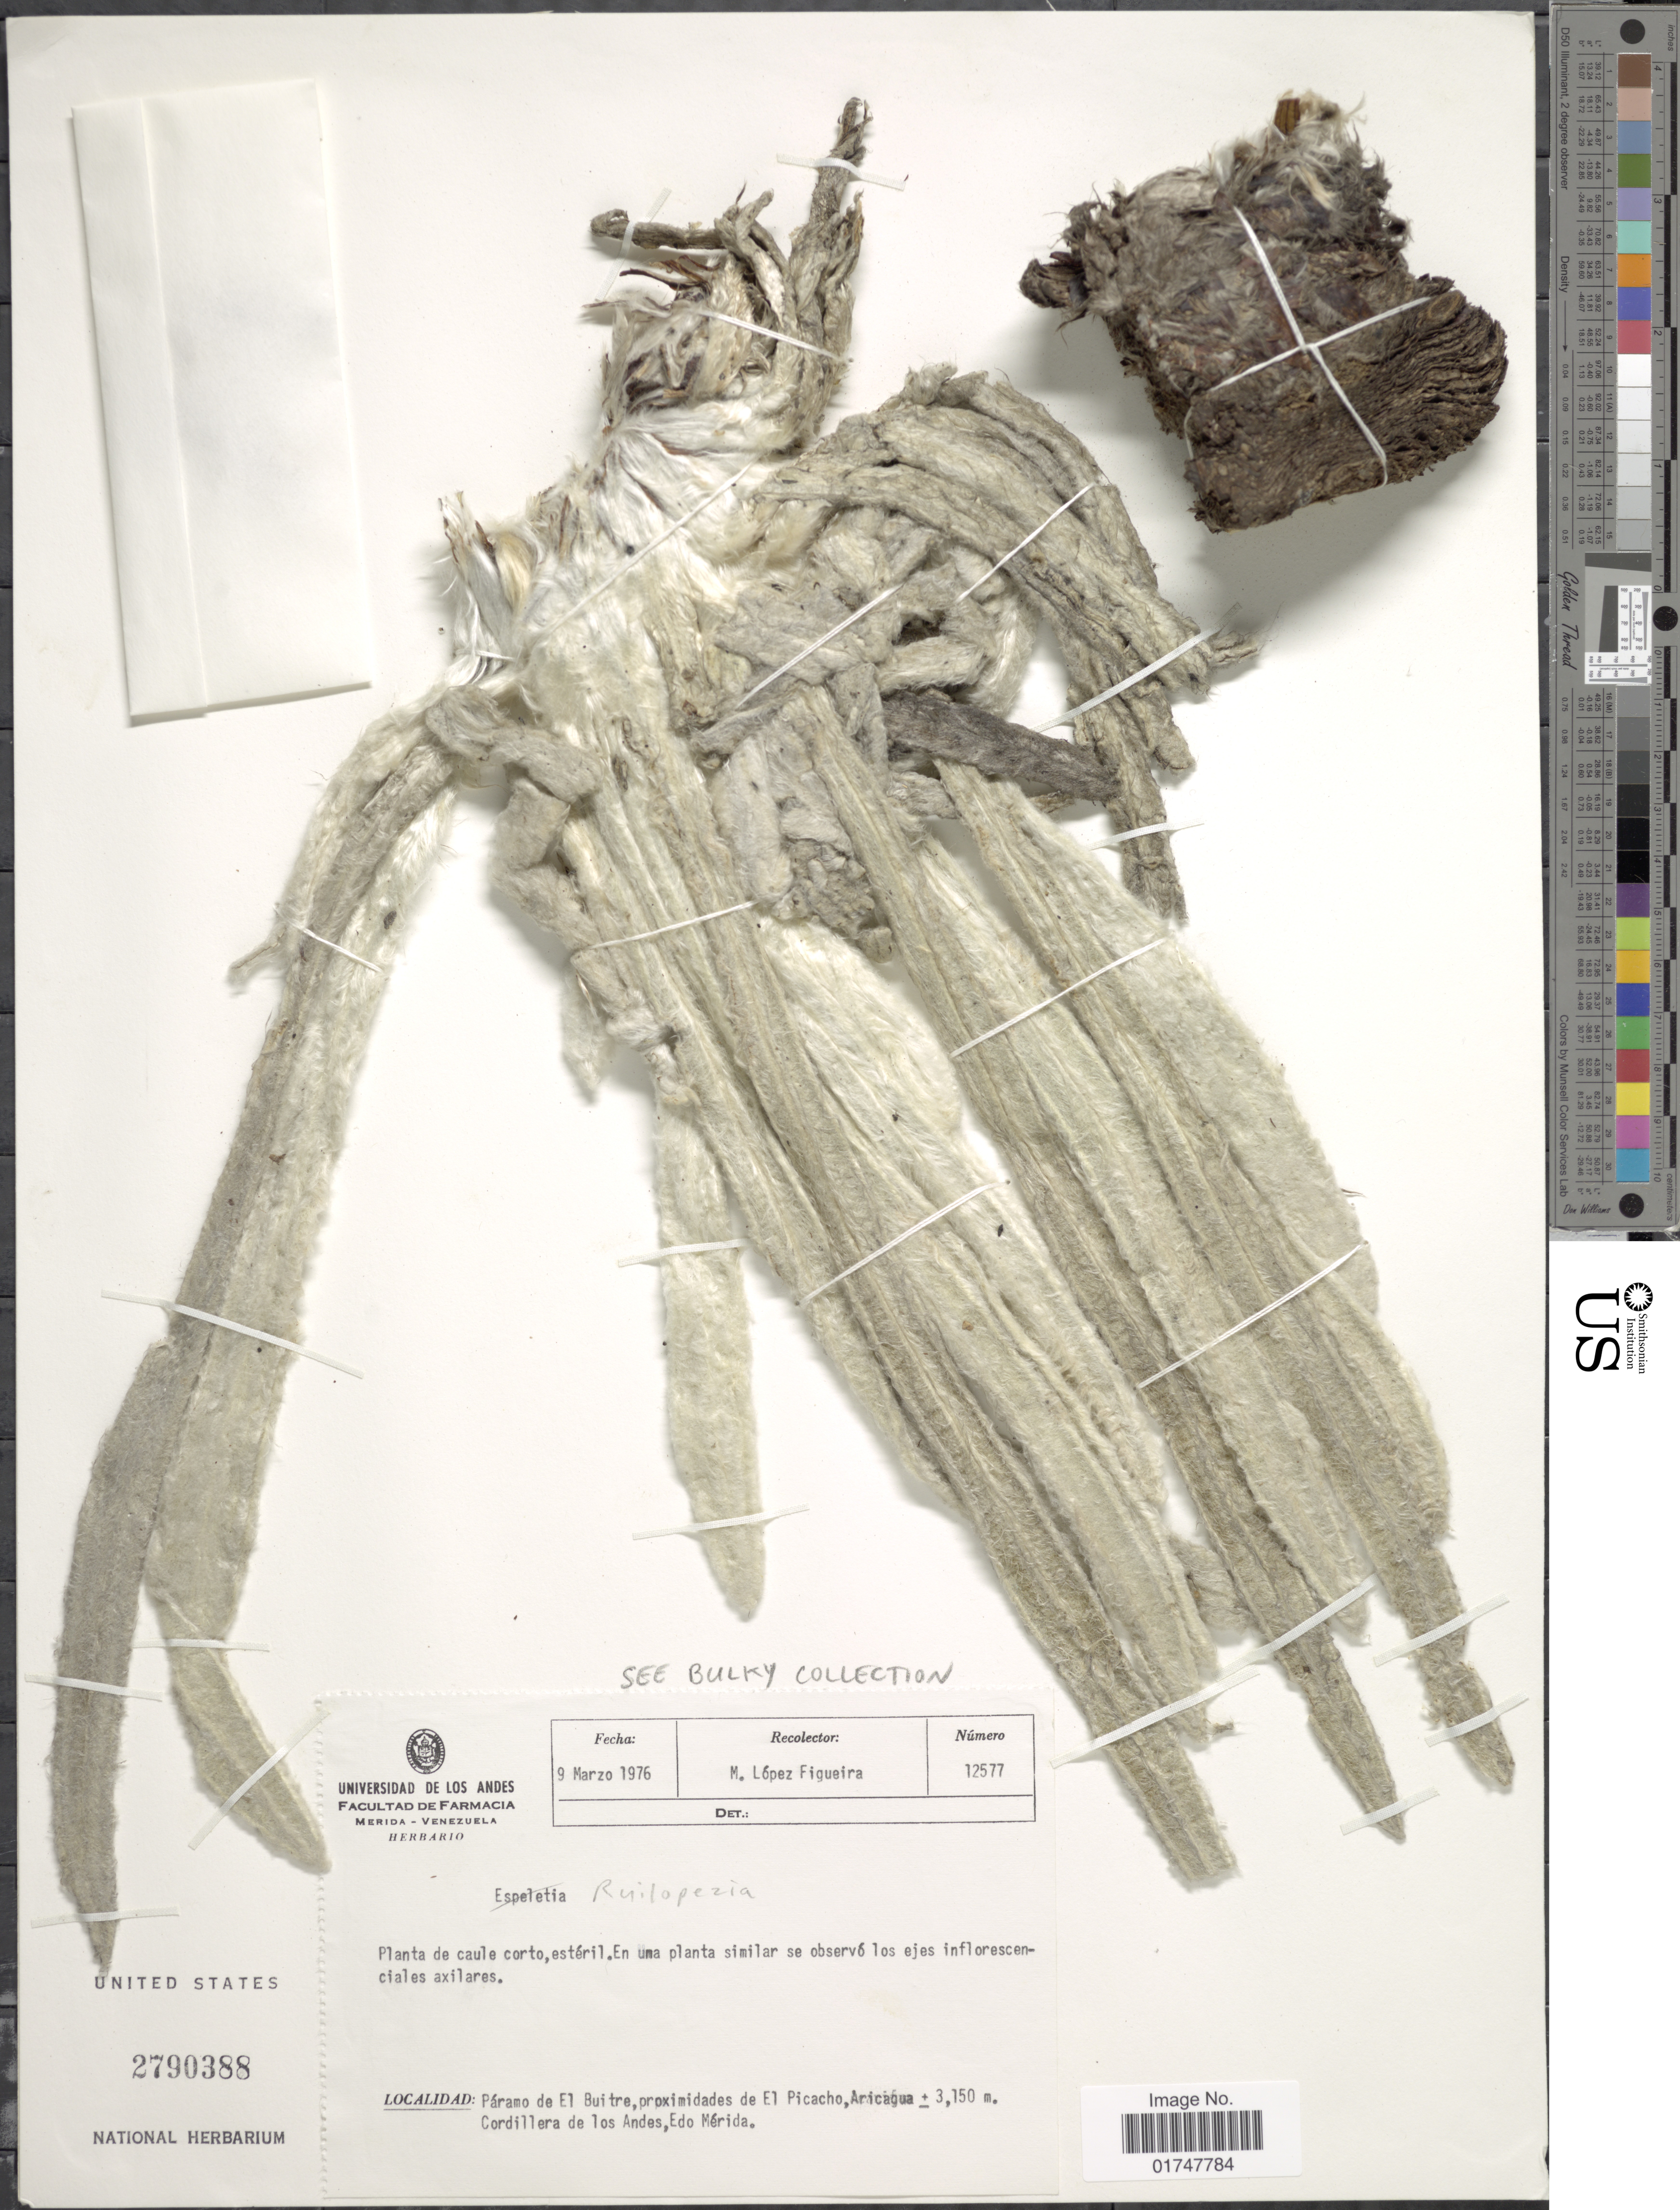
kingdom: Plantae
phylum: Tracheophyta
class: Magnoliopsida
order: Asterales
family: Asteraceae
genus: Ruilopezia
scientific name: Ruilopezia sp.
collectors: M. Lopéz-F.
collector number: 12577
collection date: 1976-03-09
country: Venezuela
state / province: Mérida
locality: Páramo de El Buitre, proximidades de El Picacho, Aricagua, Cordillera de los Andes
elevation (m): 3150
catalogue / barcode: US 2790388